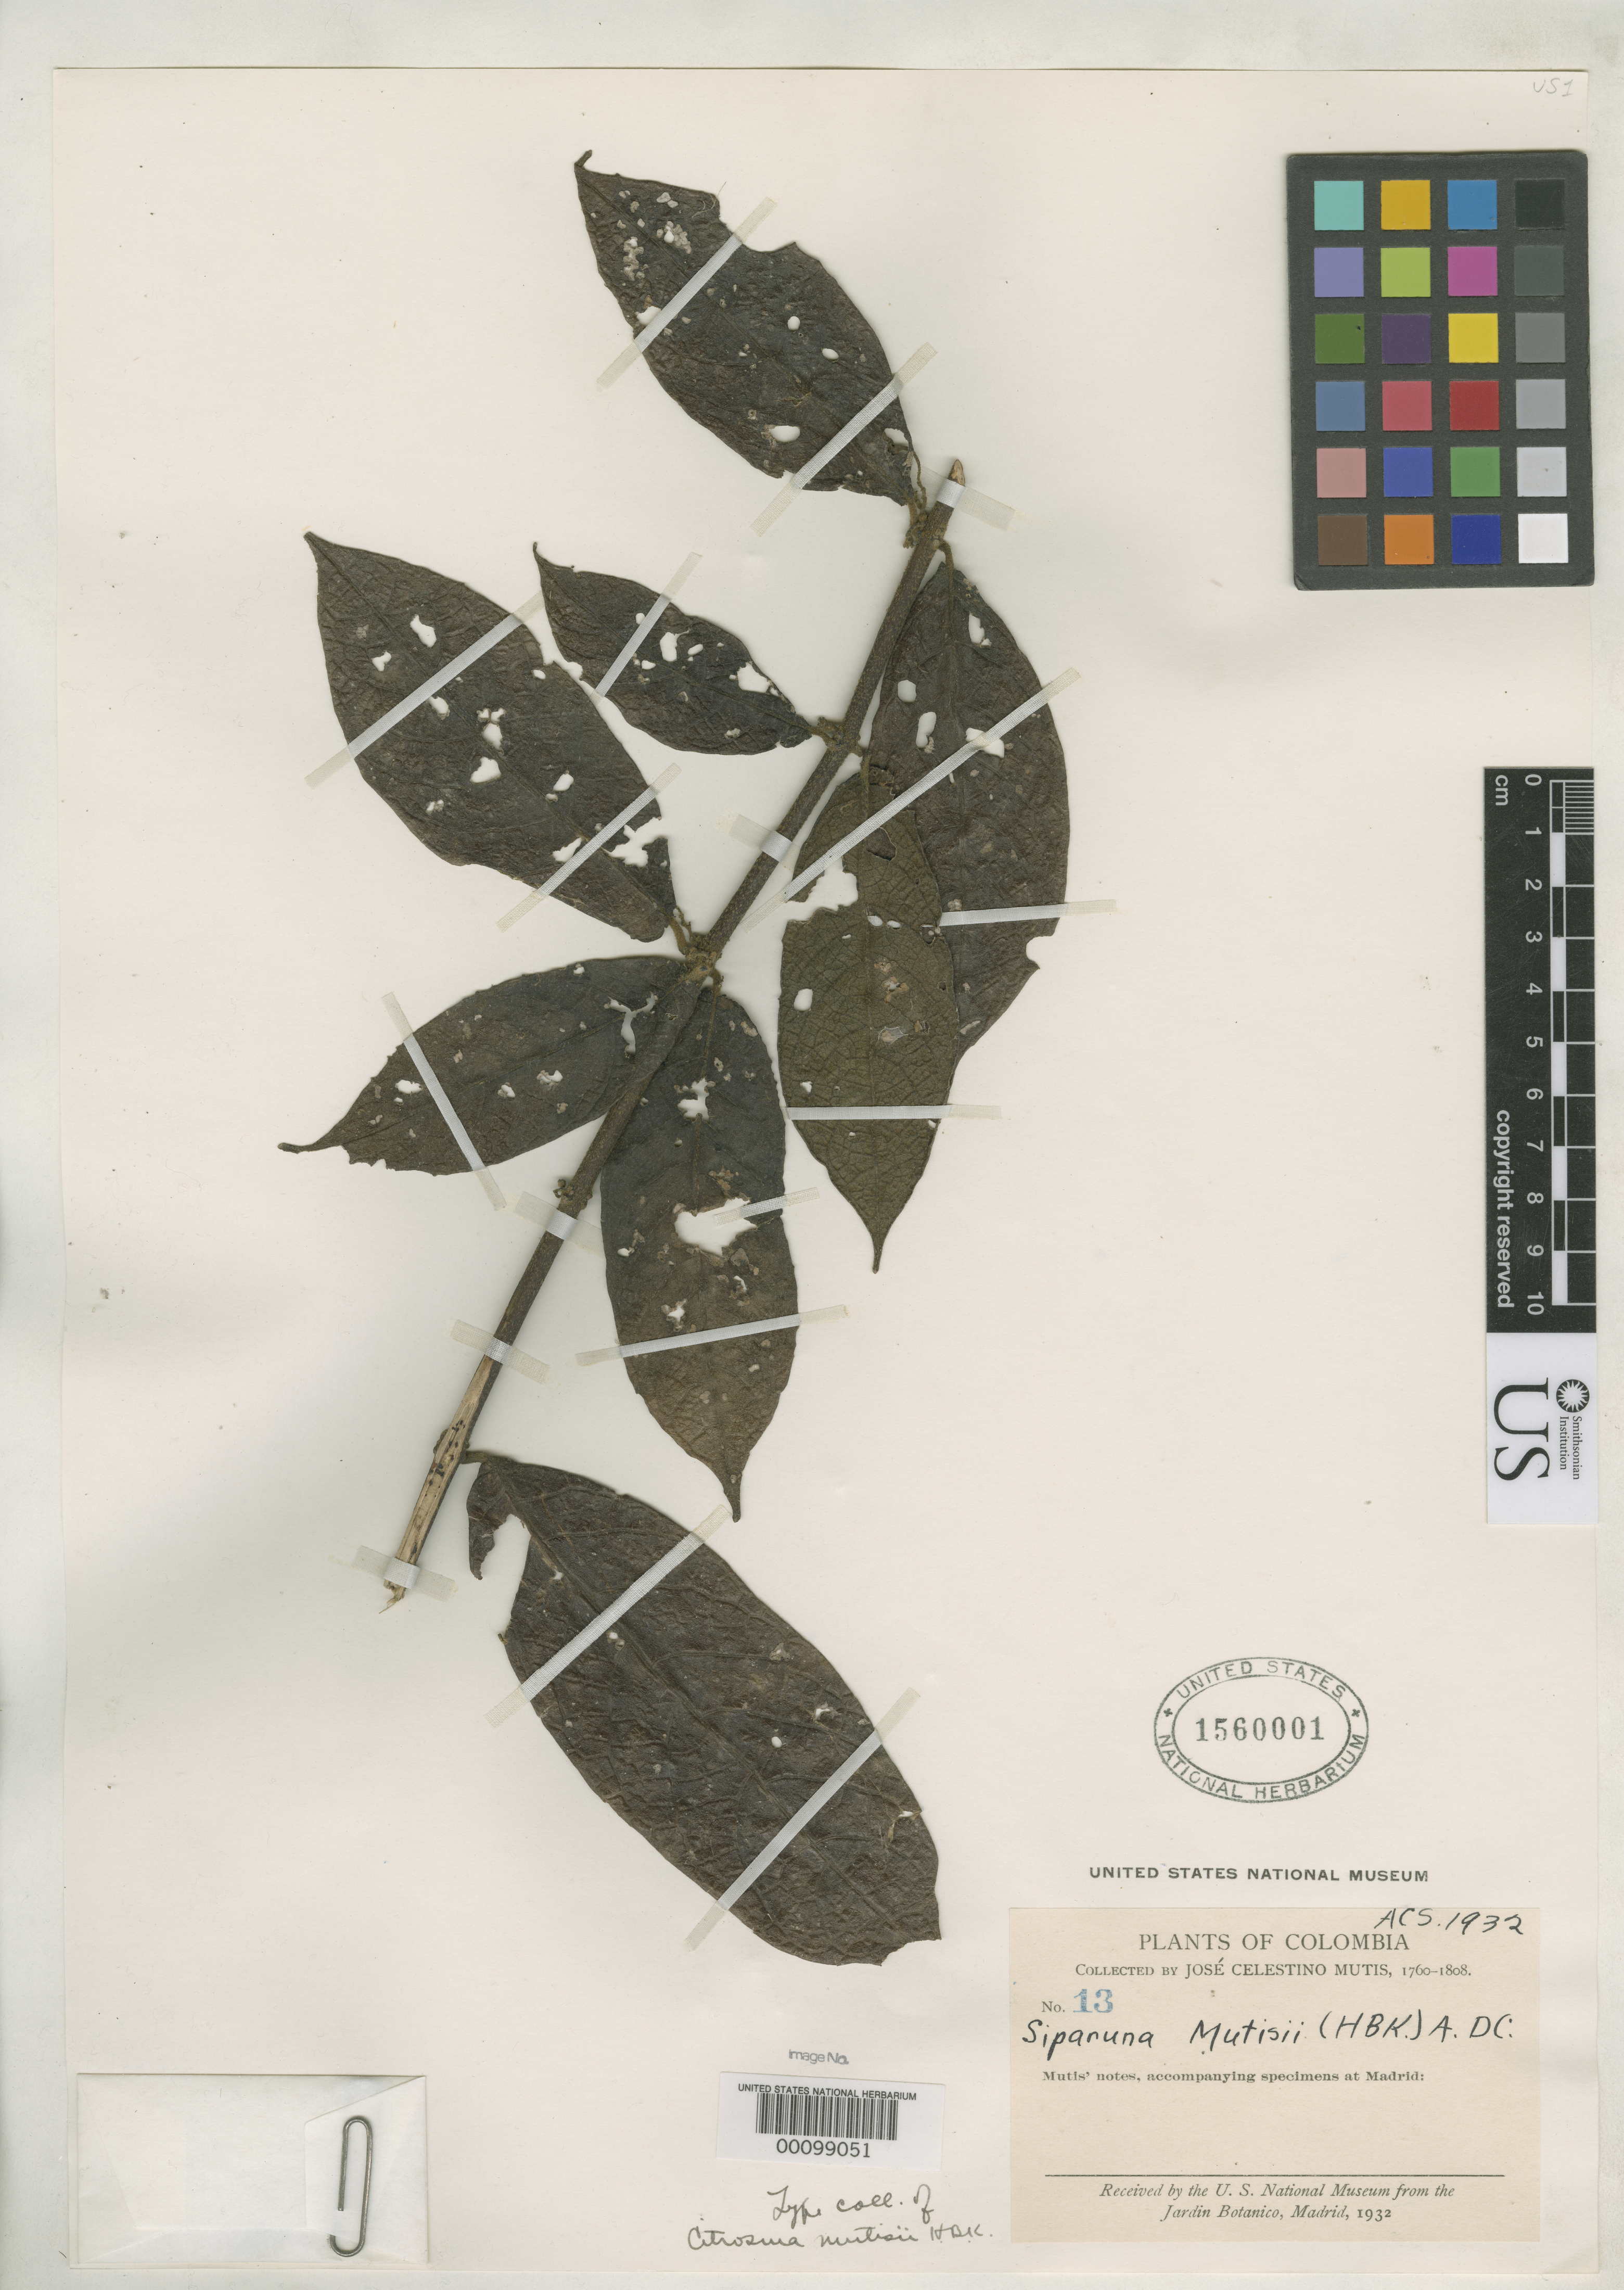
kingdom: Plantae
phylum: Tracheophyta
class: Magnoliopsida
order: Laurales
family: Siparunaceae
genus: Citrosma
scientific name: Citrosma mutisii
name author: Kunth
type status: Isotype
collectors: J. C. B. Mutis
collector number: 13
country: Colombia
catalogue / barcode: US 1560001